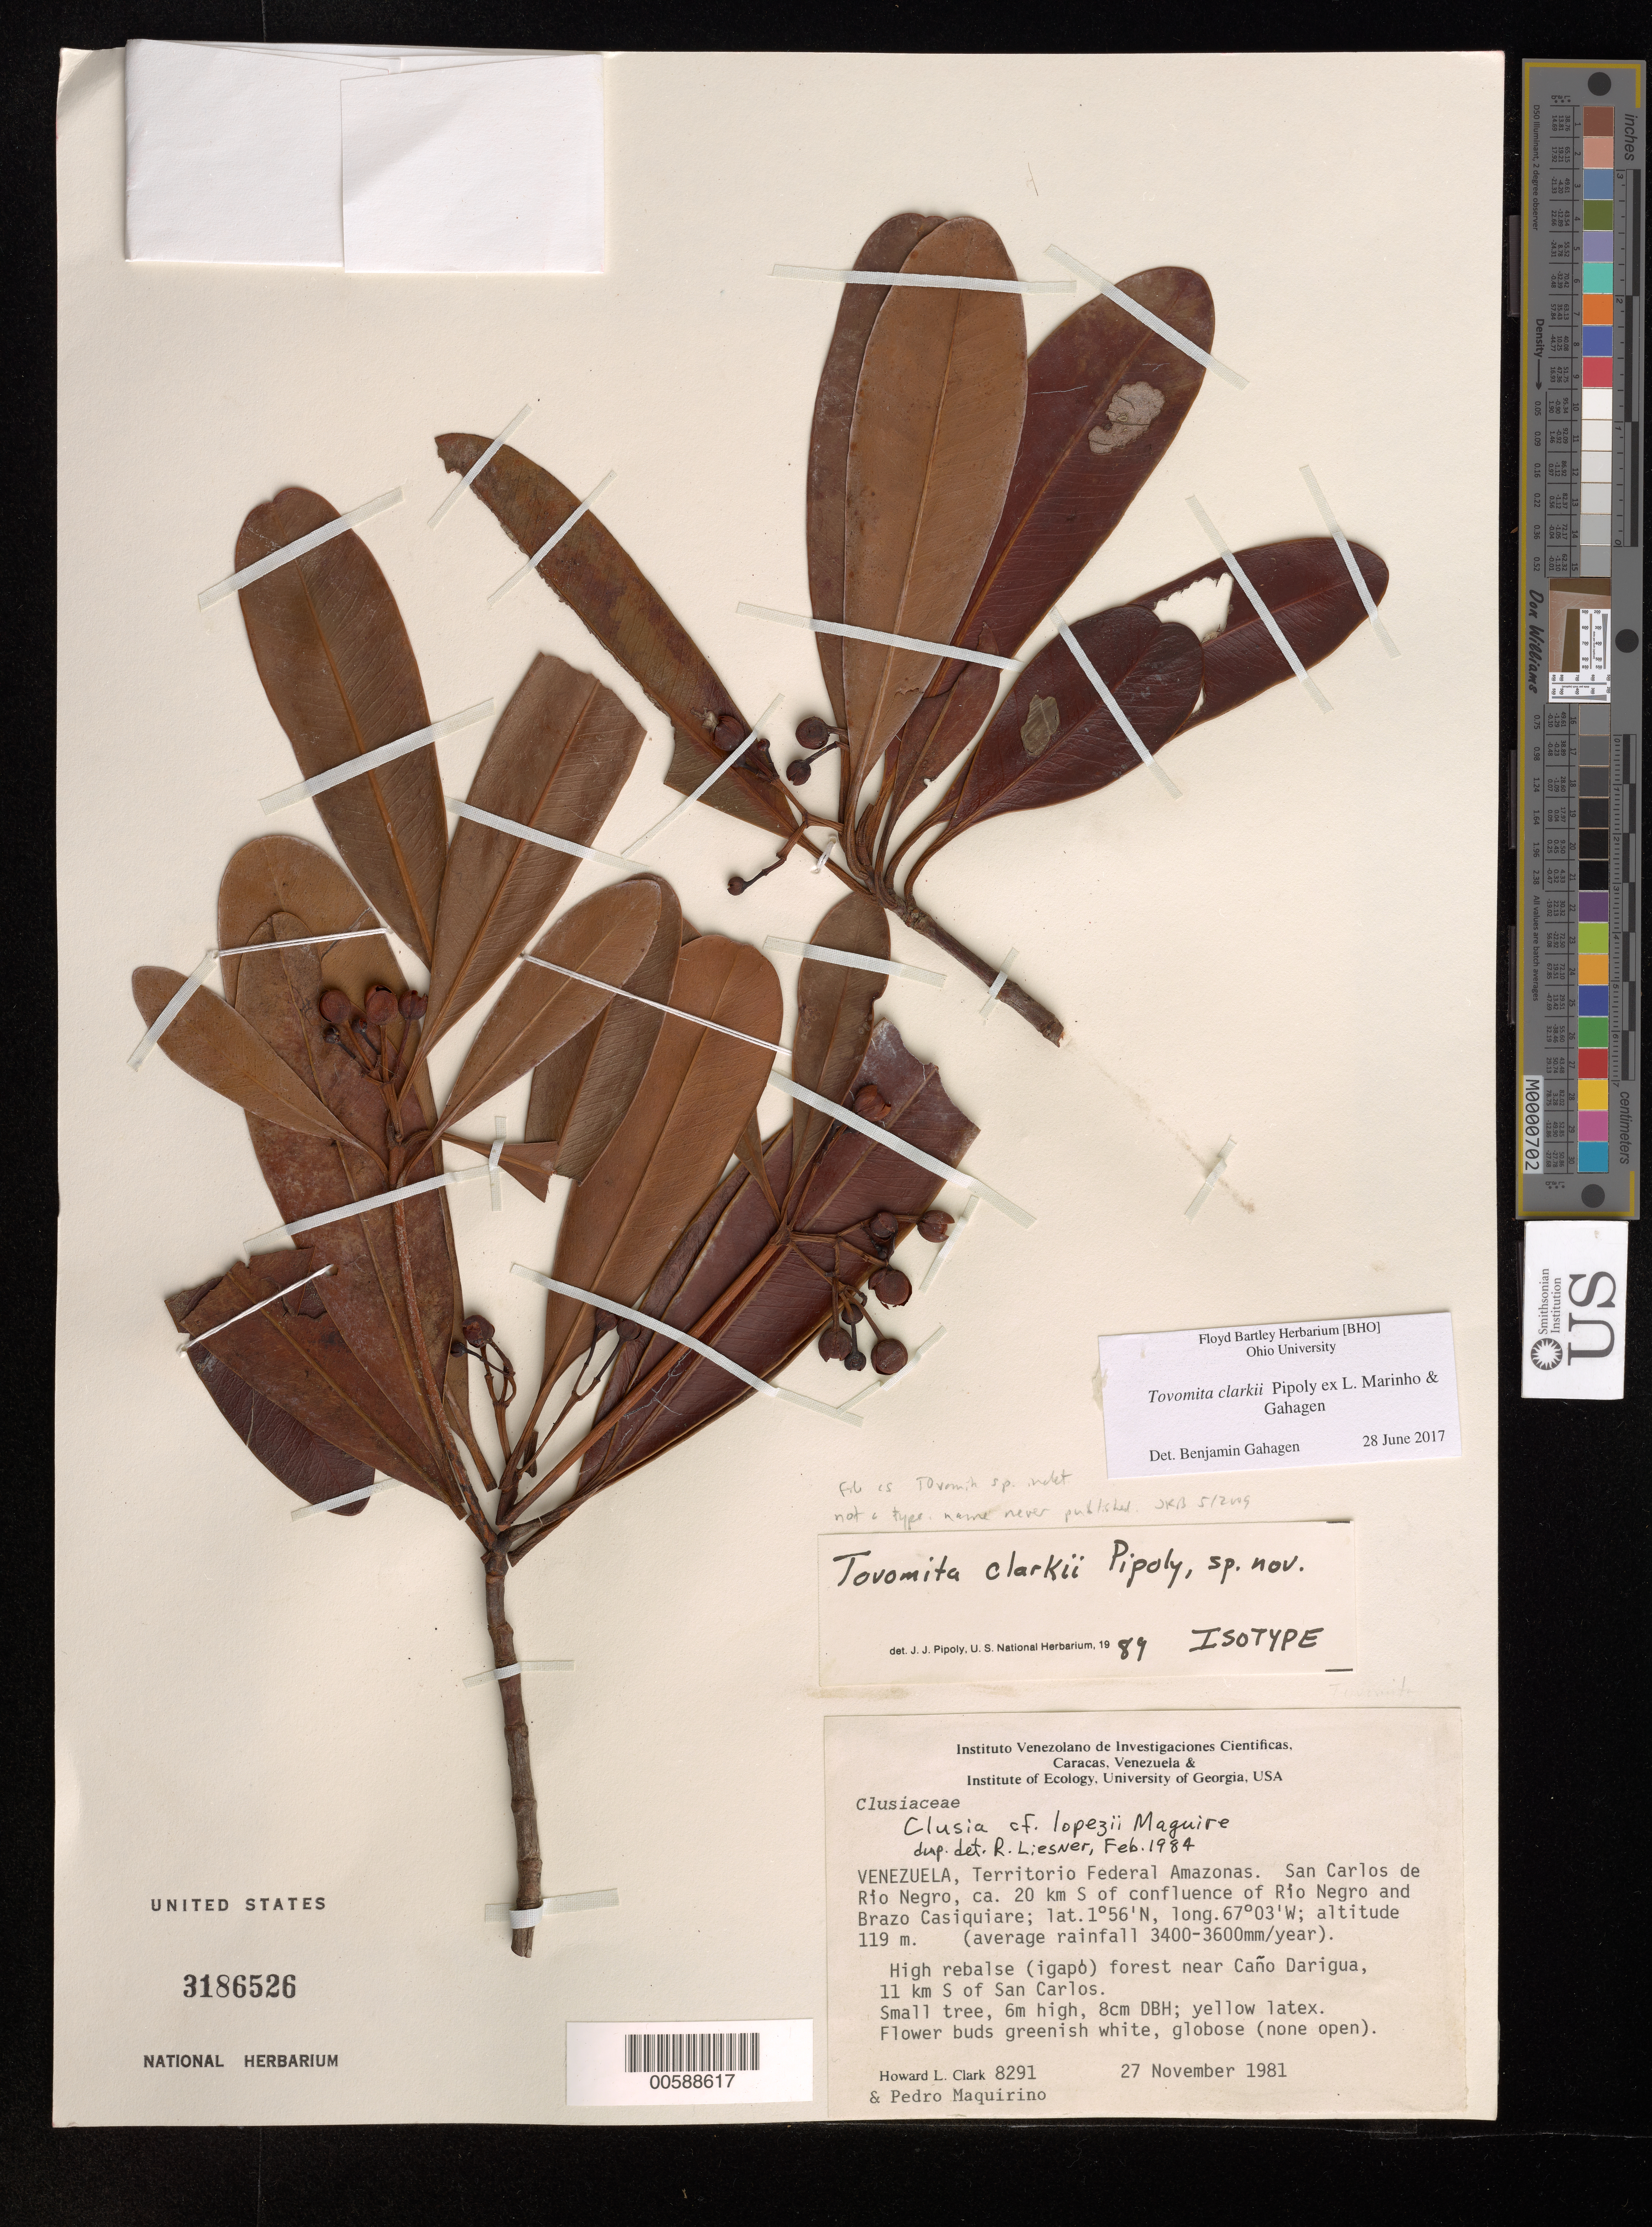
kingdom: Plantae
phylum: Tracheophyta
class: Magnoliopsida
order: Malpighiales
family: Clusiaceae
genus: Tovomita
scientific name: Tovomita clarkii Pipoly, ined.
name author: Pipoly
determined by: Gahagen, Benjamin, (BHO), Ohio University (UNITED STATES)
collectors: H. L. Clark & P. Maquirino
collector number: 8291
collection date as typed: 27 Nov 1981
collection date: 1981-11-27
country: Venezuela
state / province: Amazonas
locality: San Carlos de Rio Negro, ca. 20 km S of confluence of Rio Negro & Brazo Casiquiare.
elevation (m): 119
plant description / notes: Annotated by J.J. Pipoly (1989) as isotype of Tovomita clarkii Pipoly, sp. nov. Not a type, name never published.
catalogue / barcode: US 3186526